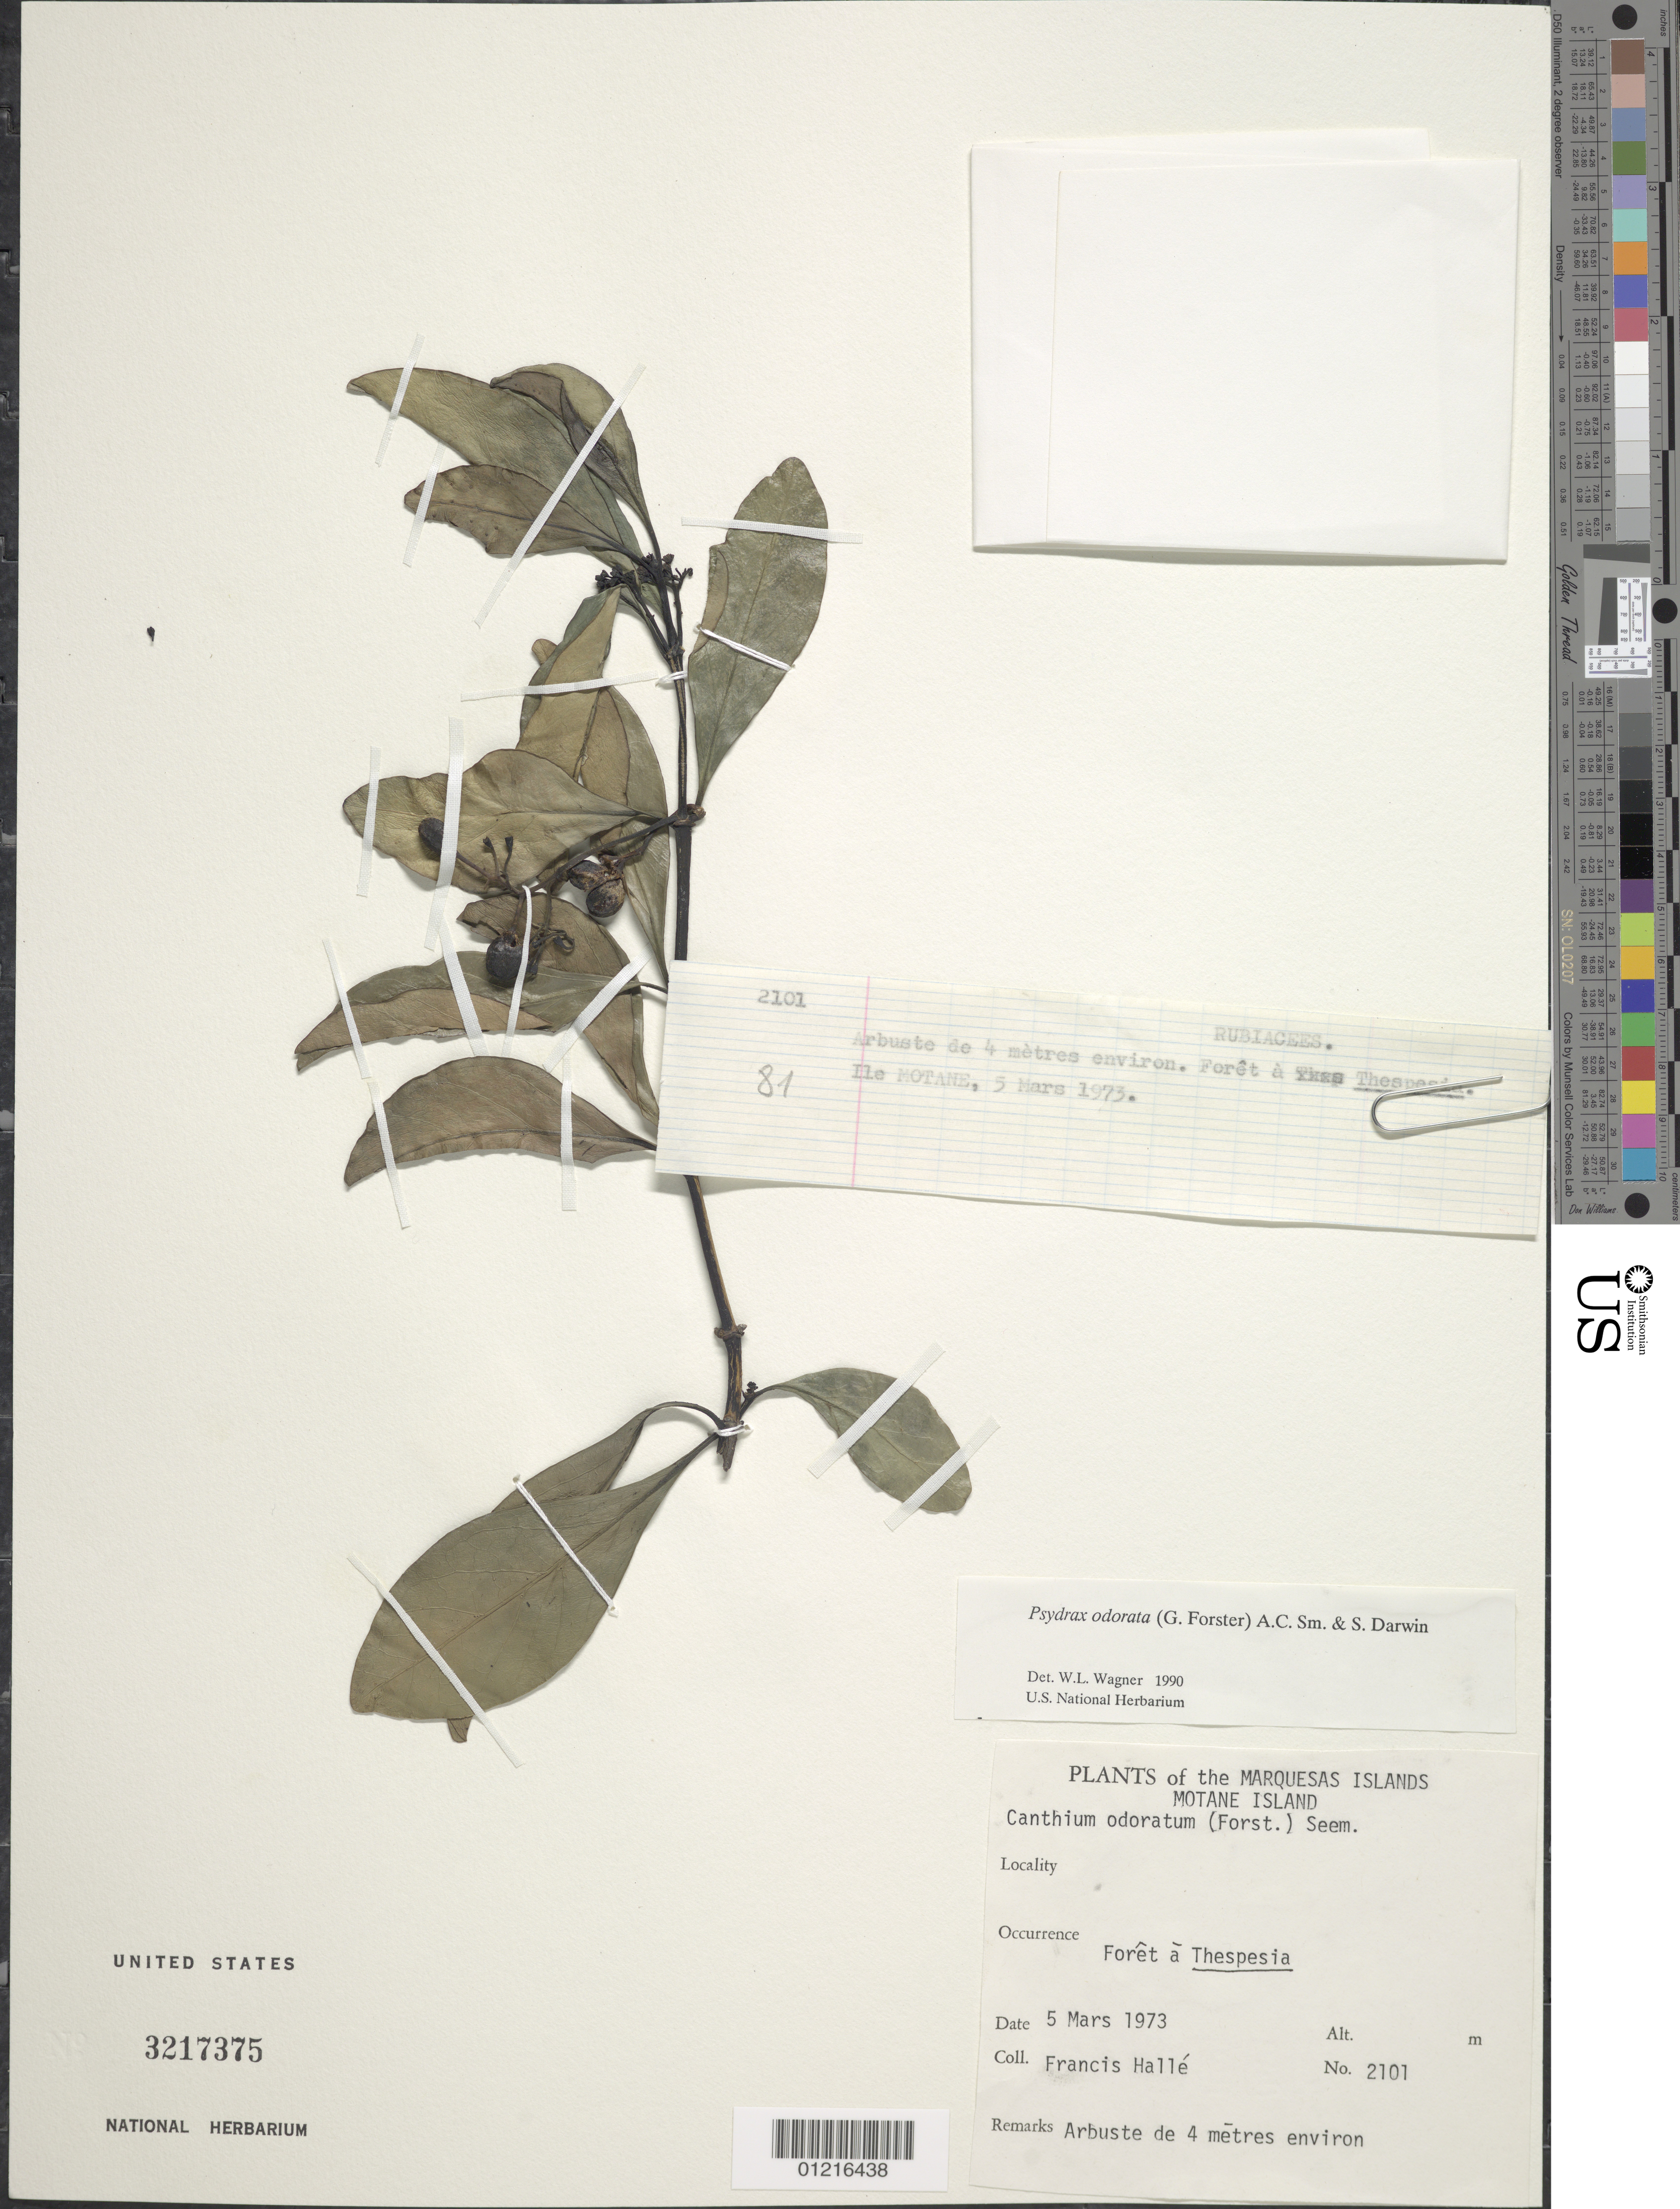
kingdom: Plantae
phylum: Tracheophyta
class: Magnoliopsida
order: Gentianales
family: Rubiaceae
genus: Psydrax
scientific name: Psydrax odorata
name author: (G. Forst.) A.C. Sm. & S.P. Darwin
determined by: Wagner, W. L., (BOT), Smithsonian Institution - National Museum of Natural History (UNITED STATES)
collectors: F. Hallé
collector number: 2101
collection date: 1973-03-05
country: French Polynesia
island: Mohotani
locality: s.l.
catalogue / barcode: US 3217375